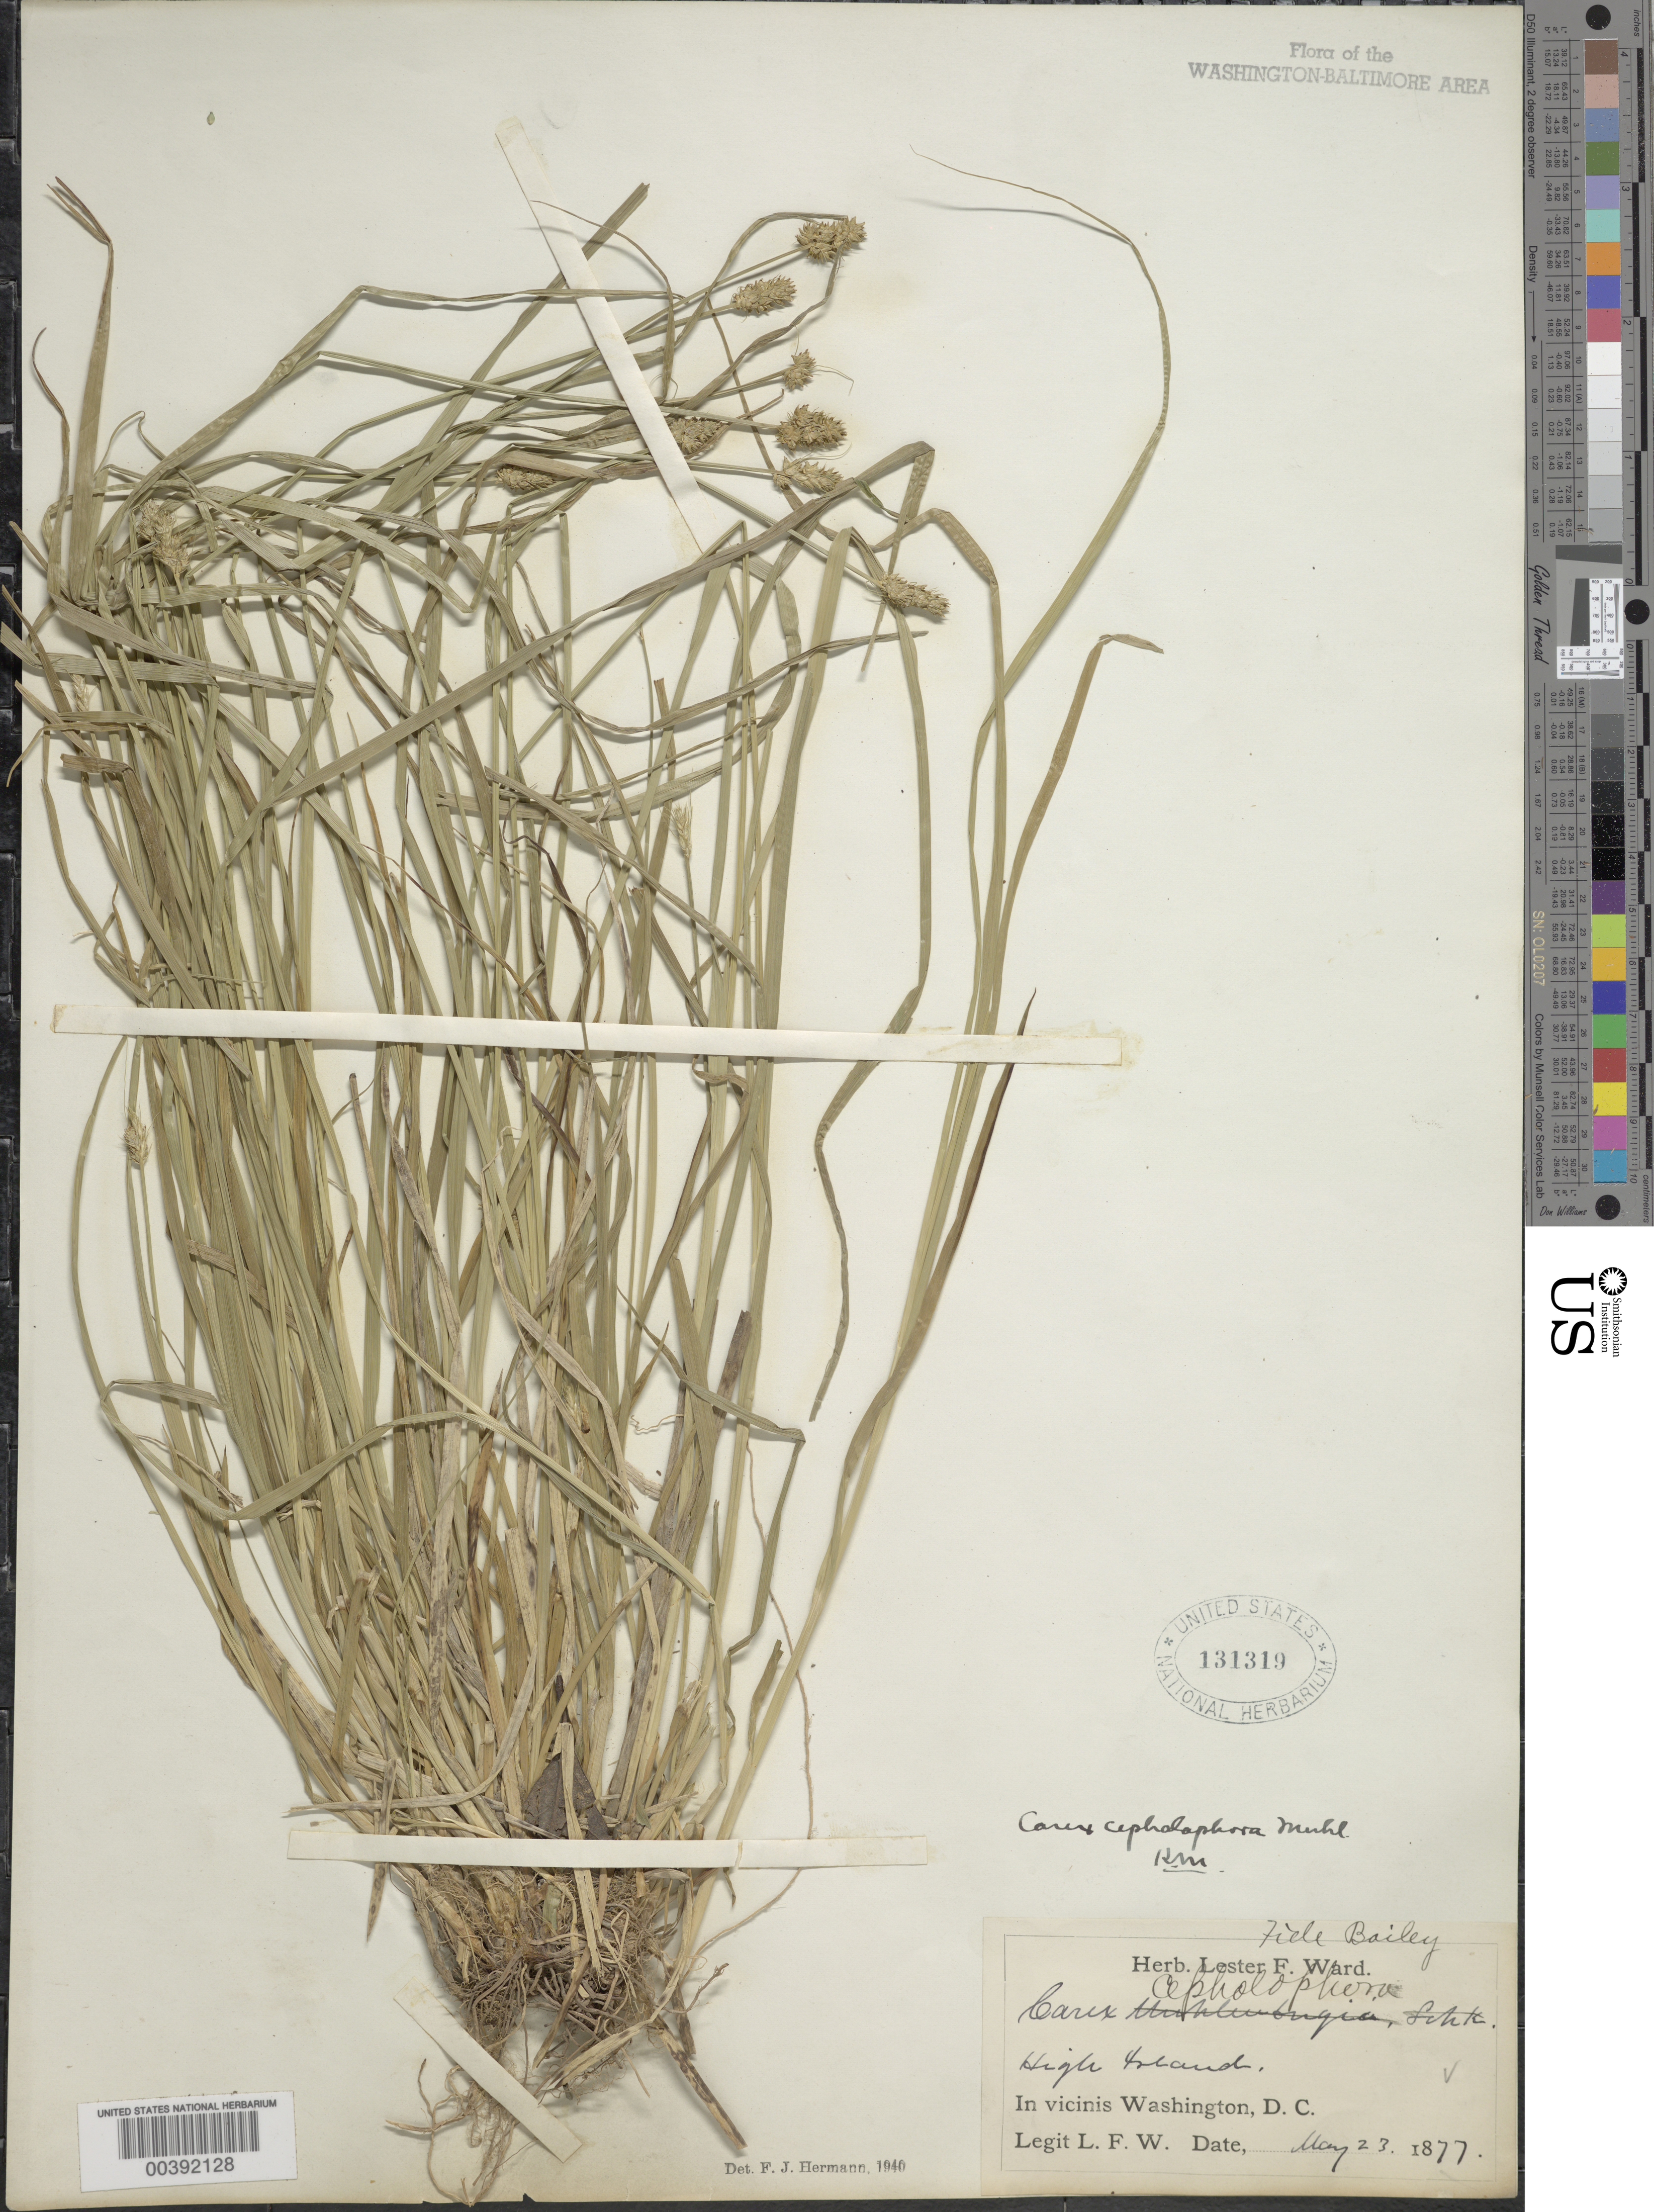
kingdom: Plantae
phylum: Tracheophyta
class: Liliopsida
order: Poales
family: Cyperaceae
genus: Carex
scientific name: Carex cephalophora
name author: Muhl. ex Willd.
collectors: L. F. Ward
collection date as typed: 23 May 1877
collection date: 1877-05-23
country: United States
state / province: Maryland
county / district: Montgomery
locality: High Island C. & O. Canal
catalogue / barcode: US 131319